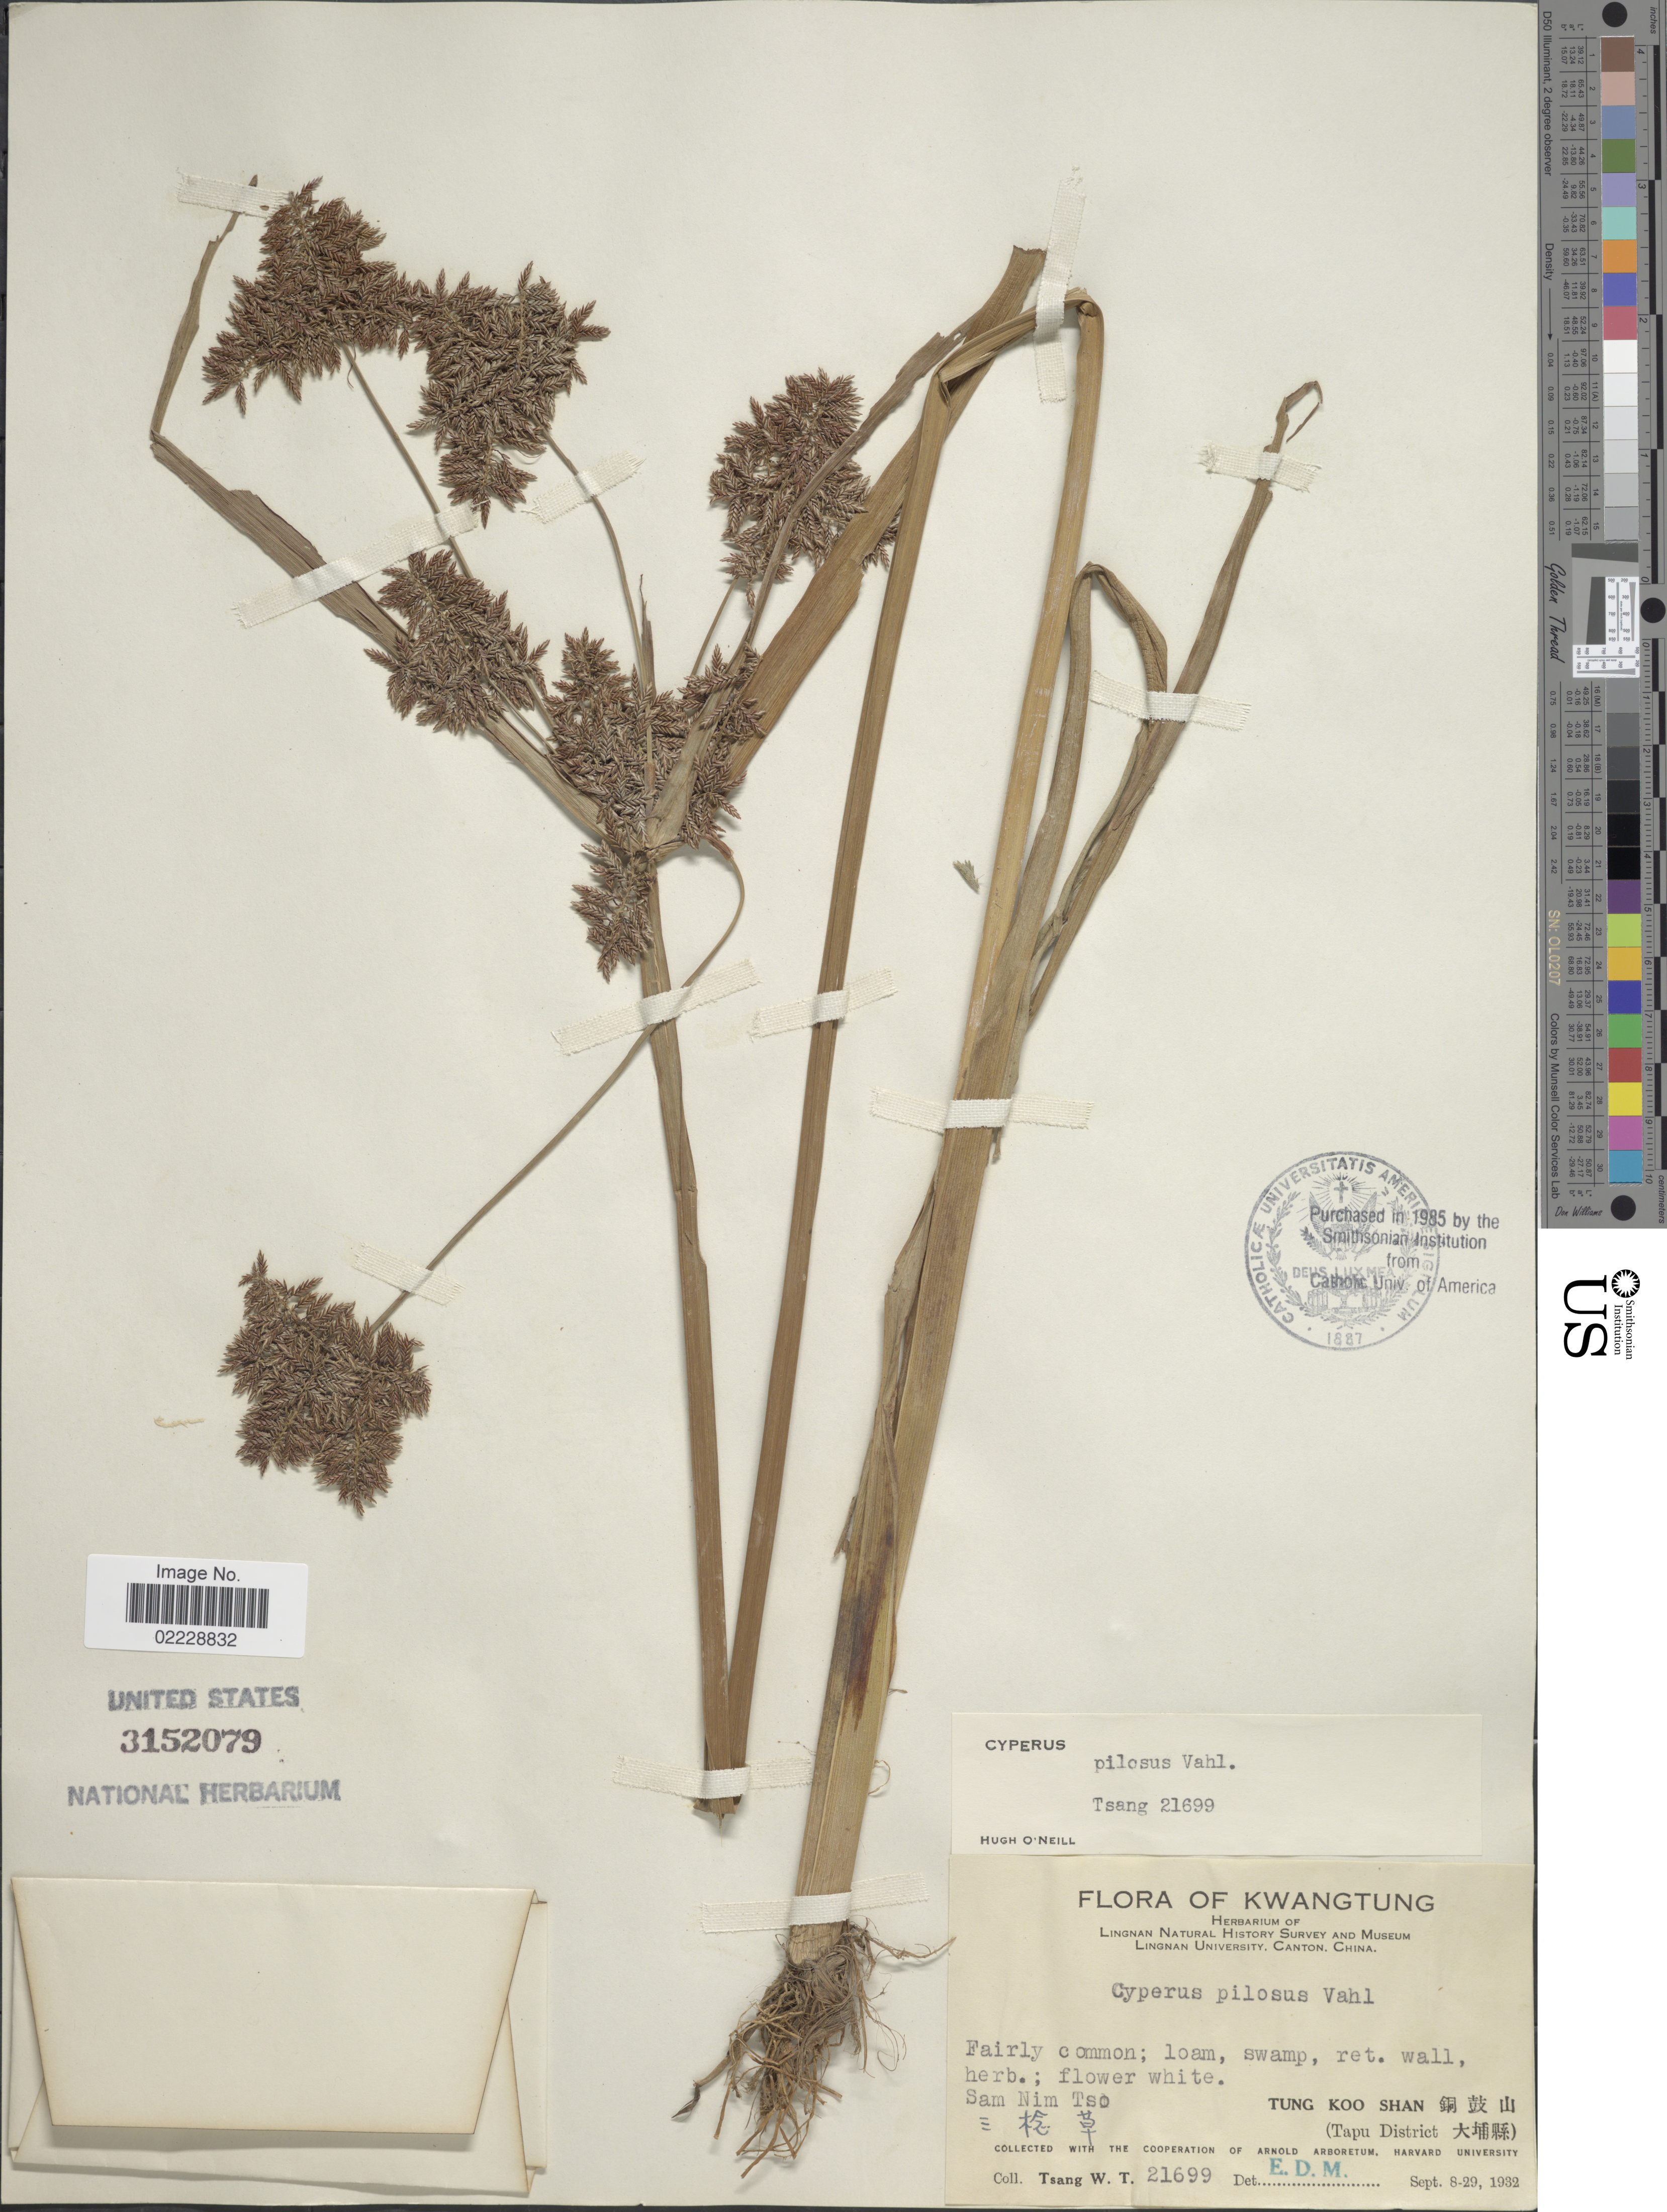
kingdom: Plantae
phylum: Tracheophyta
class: Liliopsida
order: Poales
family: Cyperaceae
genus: Cyperus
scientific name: Cyperus pilosus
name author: Vahl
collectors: W. T. Tsang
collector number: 21699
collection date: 1932-09-08/1932-09-29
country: China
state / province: Guangdong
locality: Kwangtung, Tung Koo Shan, (Tapu District) Sam Nim Tso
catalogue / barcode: US 3152079